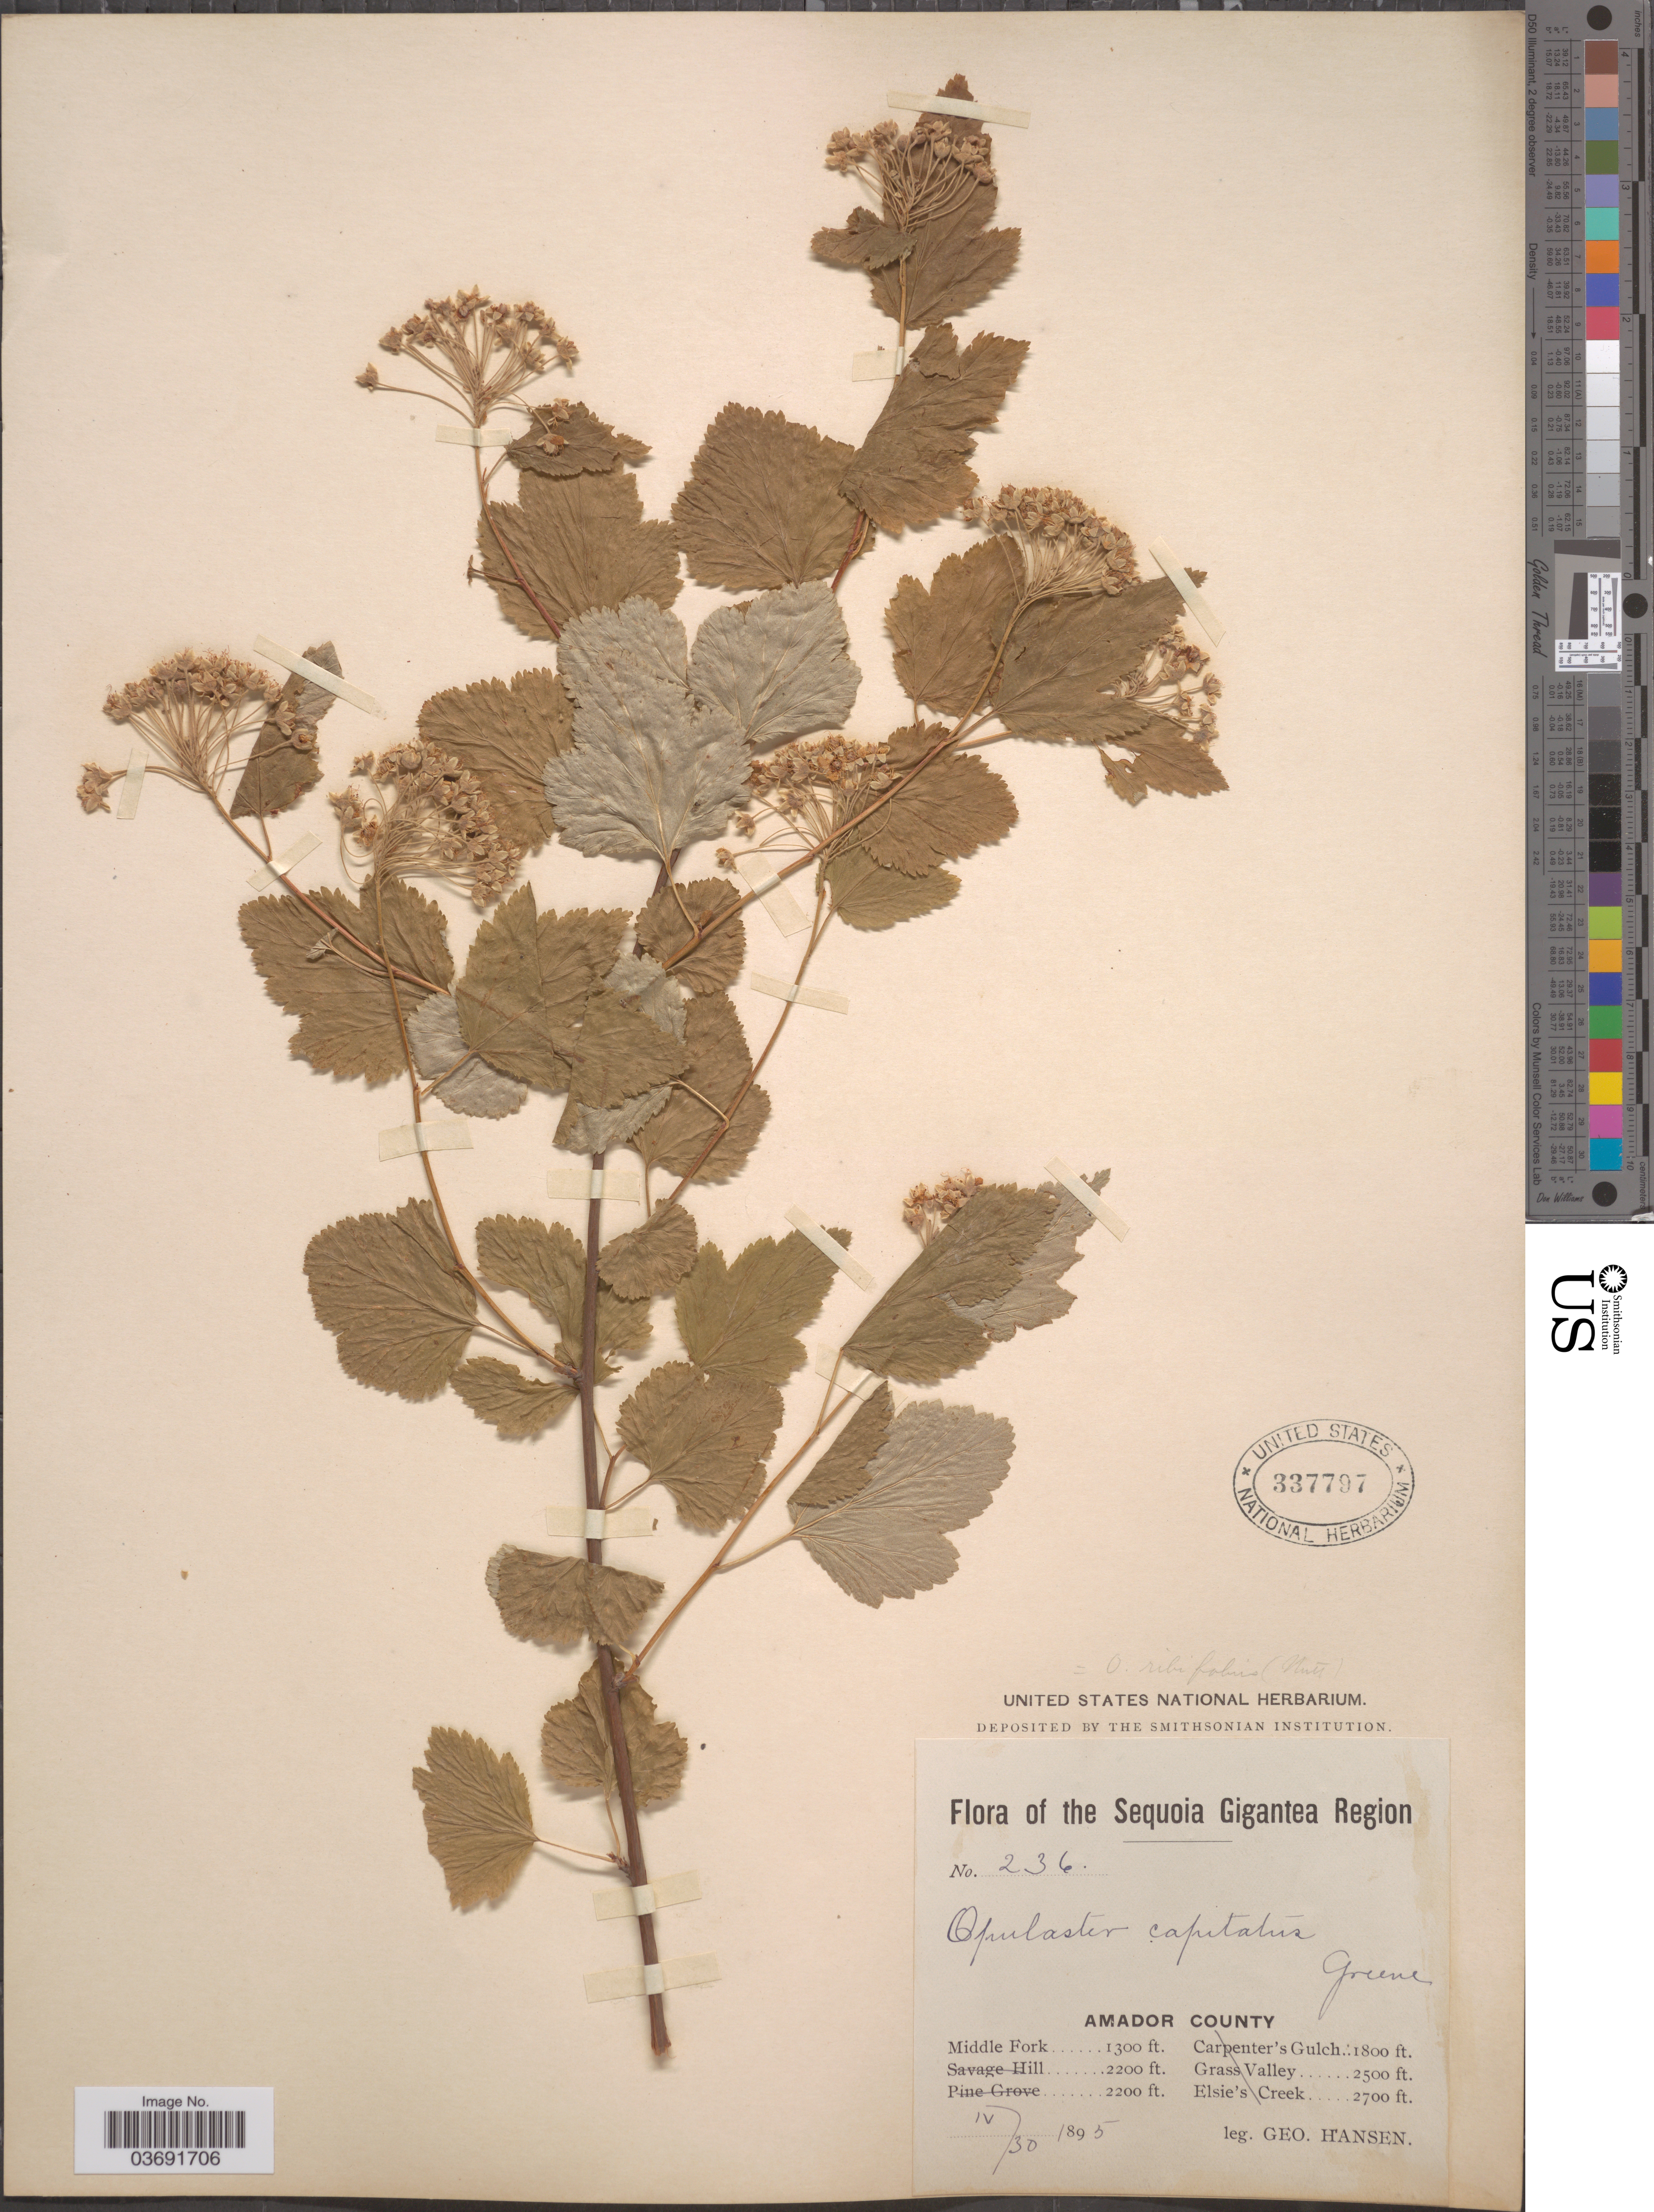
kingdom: Plantae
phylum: Tracheophyta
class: Magnoliopsida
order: Rosales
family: Rosaceae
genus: Physocarpus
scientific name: Physocarpus capitatus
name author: (Pursh) Kuntze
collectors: G. Hansen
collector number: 236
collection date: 1895-04-30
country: United States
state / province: California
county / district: Amador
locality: The Sequoia Gigantea Region. Amador County. Middle Fork.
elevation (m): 396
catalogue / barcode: US 337797